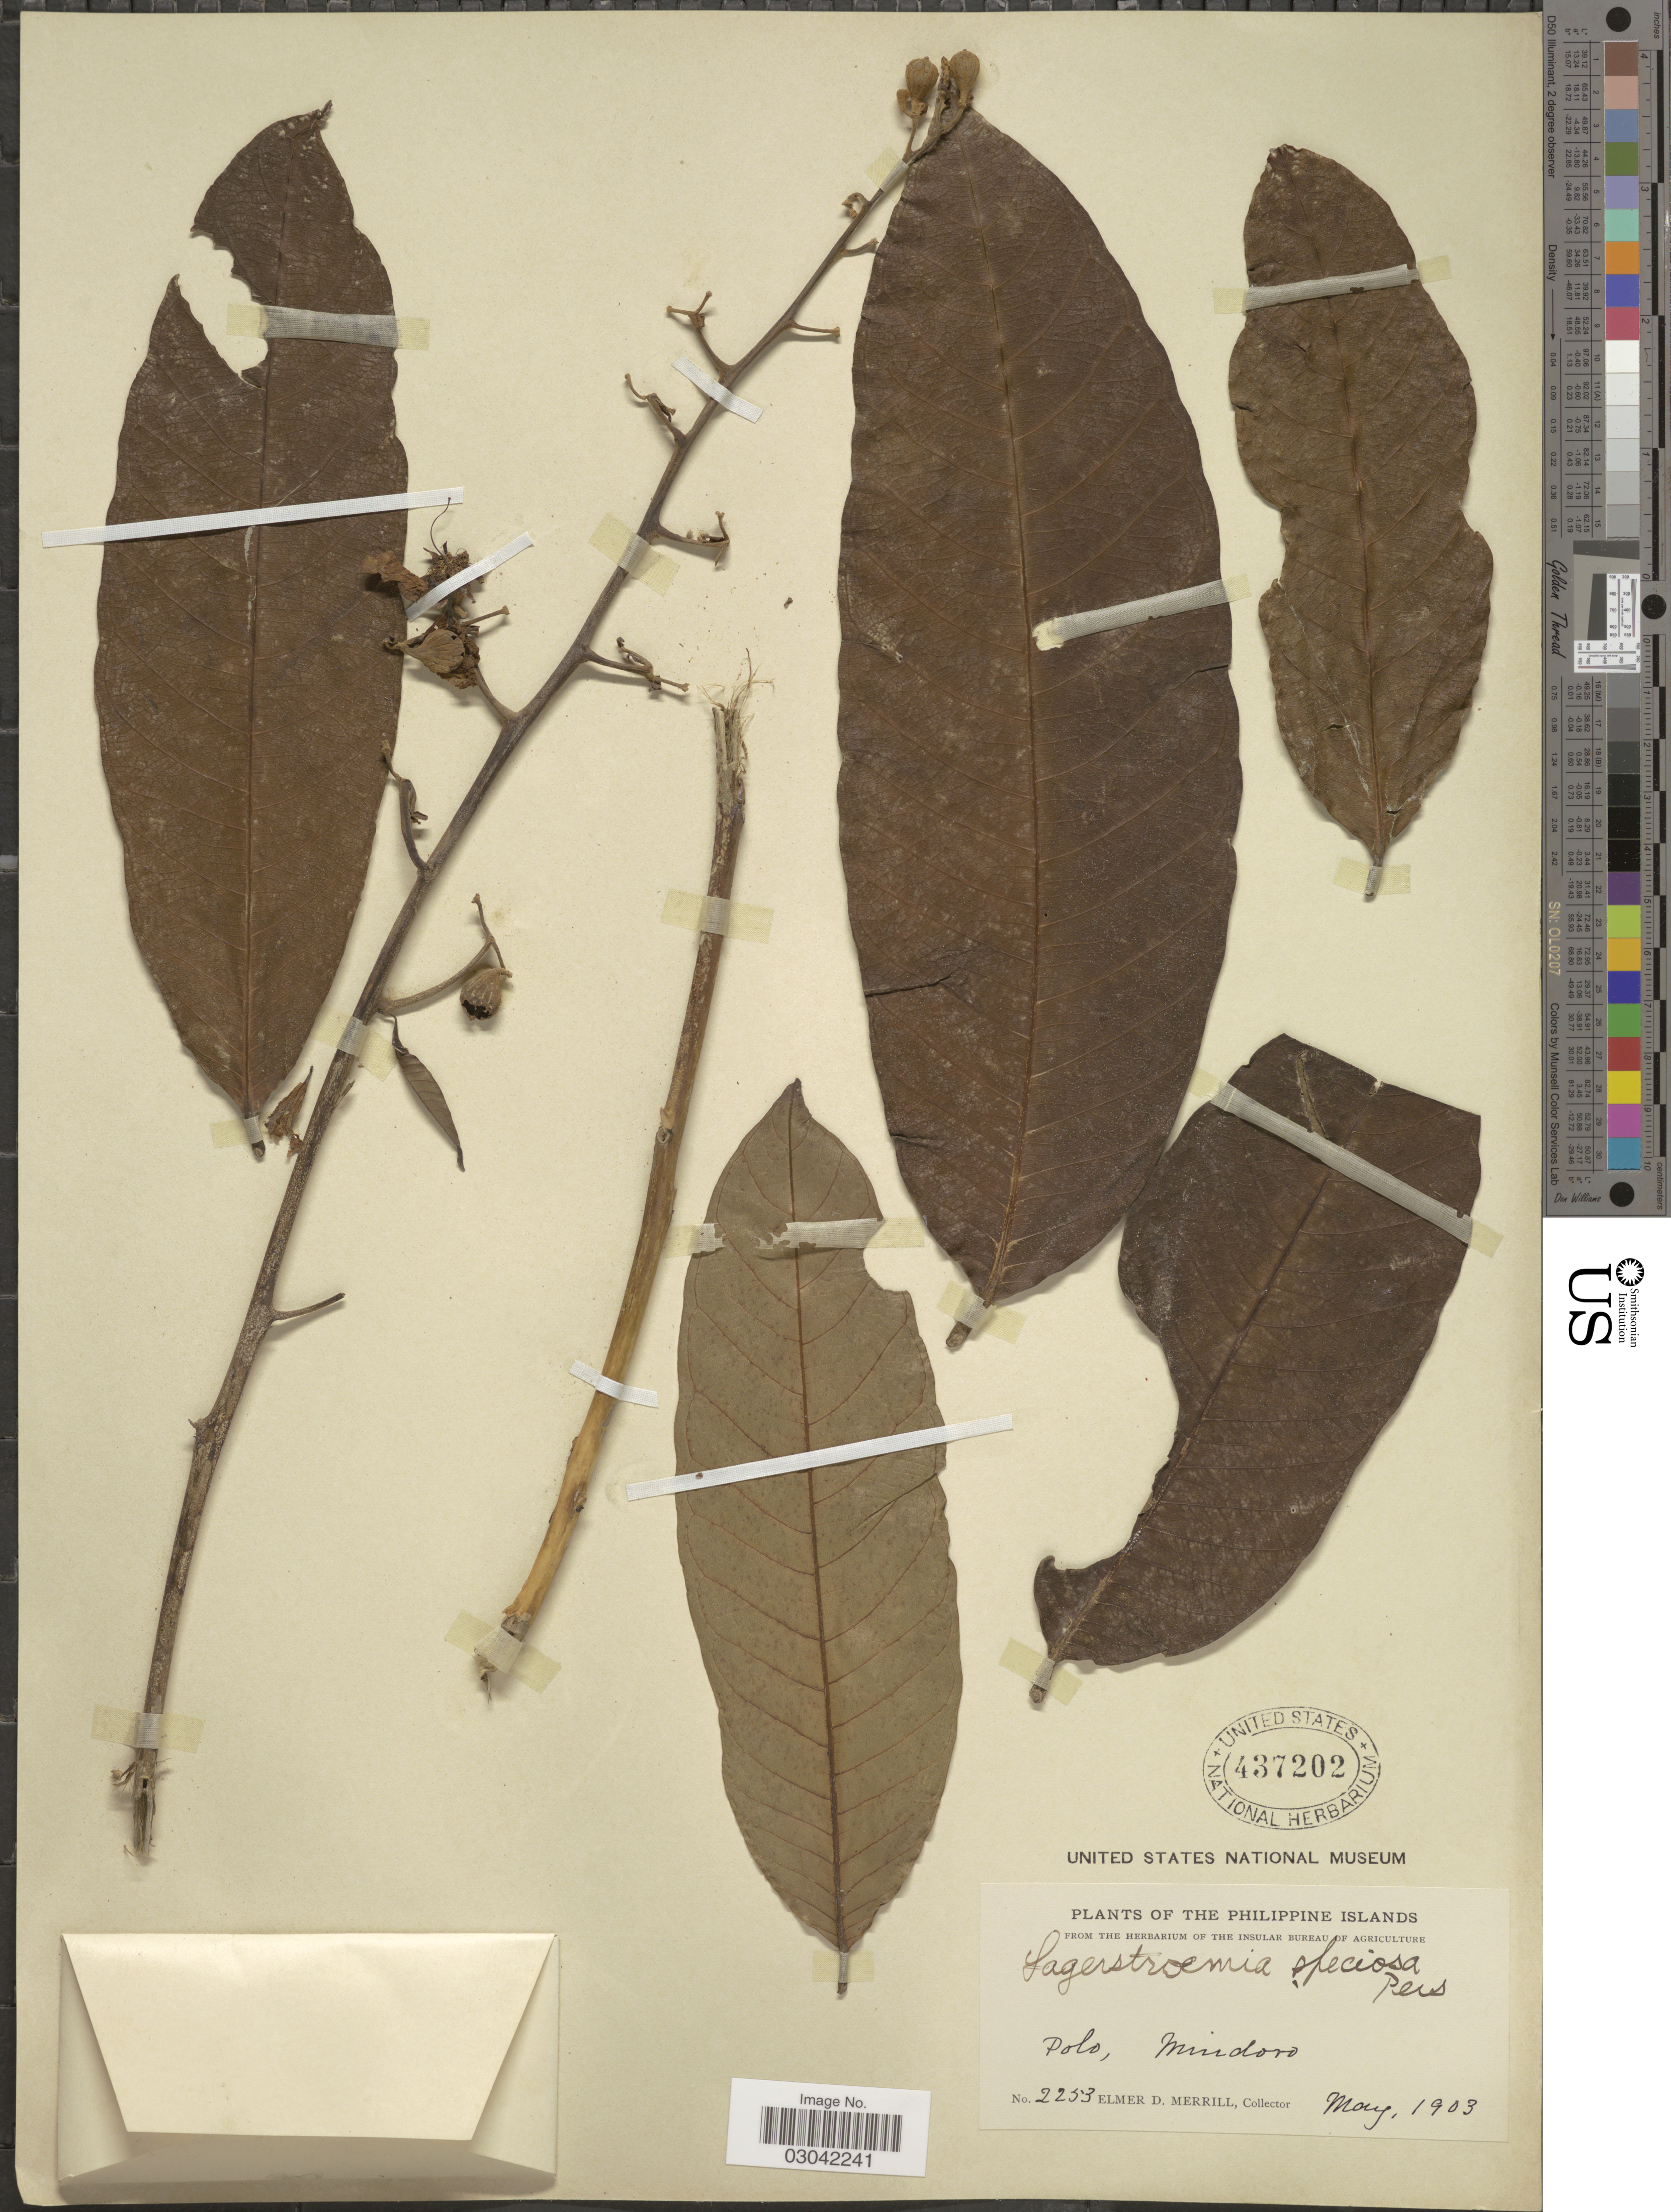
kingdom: Plantae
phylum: Tracheophyta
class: Magnoliopsida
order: Myrtales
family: Lythraceae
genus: Lagerstroemia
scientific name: Lagerstroemia speciosa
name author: (L.) Pers.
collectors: E. D. Merrill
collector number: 2253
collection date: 1903-05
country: Philippines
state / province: Mimaropa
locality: Polo, Mindoro.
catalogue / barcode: US 437202